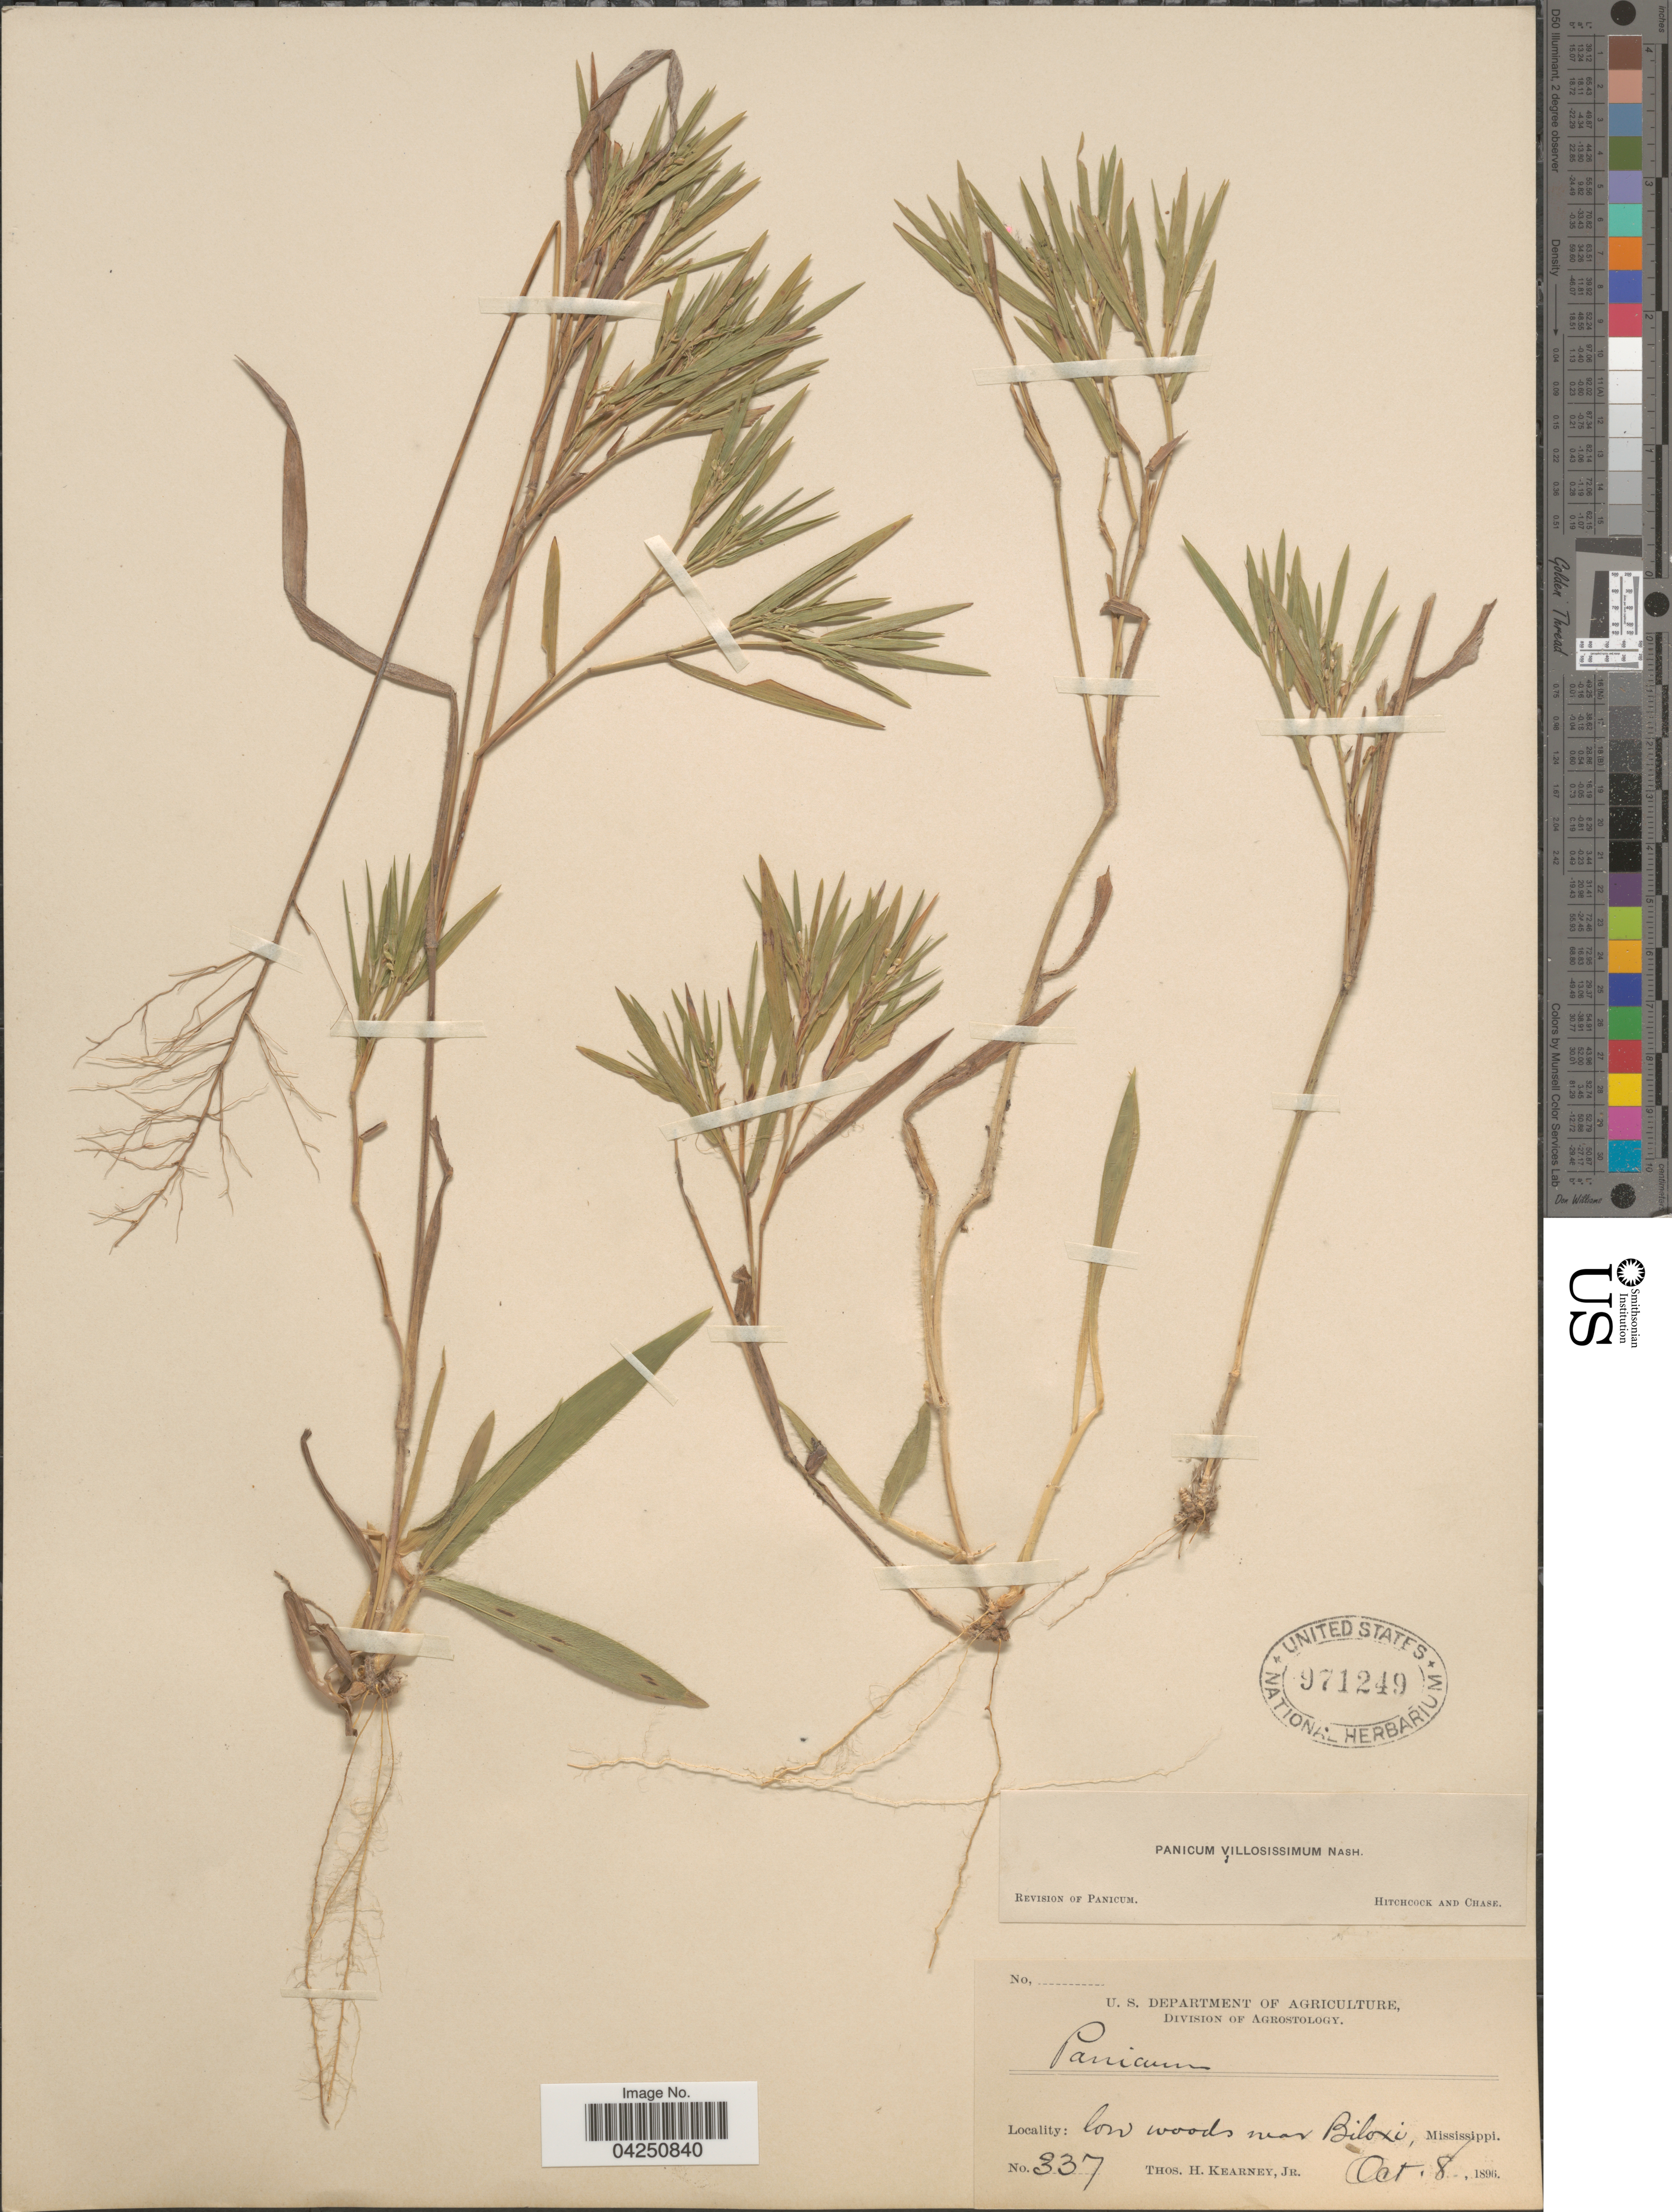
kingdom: Plantae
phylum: Tracheophyta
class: Liliopsida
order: Poales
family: Poaceae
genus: Dichanthelium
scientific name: Dichanthelium acuminatum var. acuminatum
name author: (Sw.) Gould & C.A. Clark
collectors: T. H. Kearney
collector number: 337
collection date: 1896-10-08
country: United States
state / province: Mississippi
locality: Low woods near Biloxi.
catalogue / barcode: US 971249